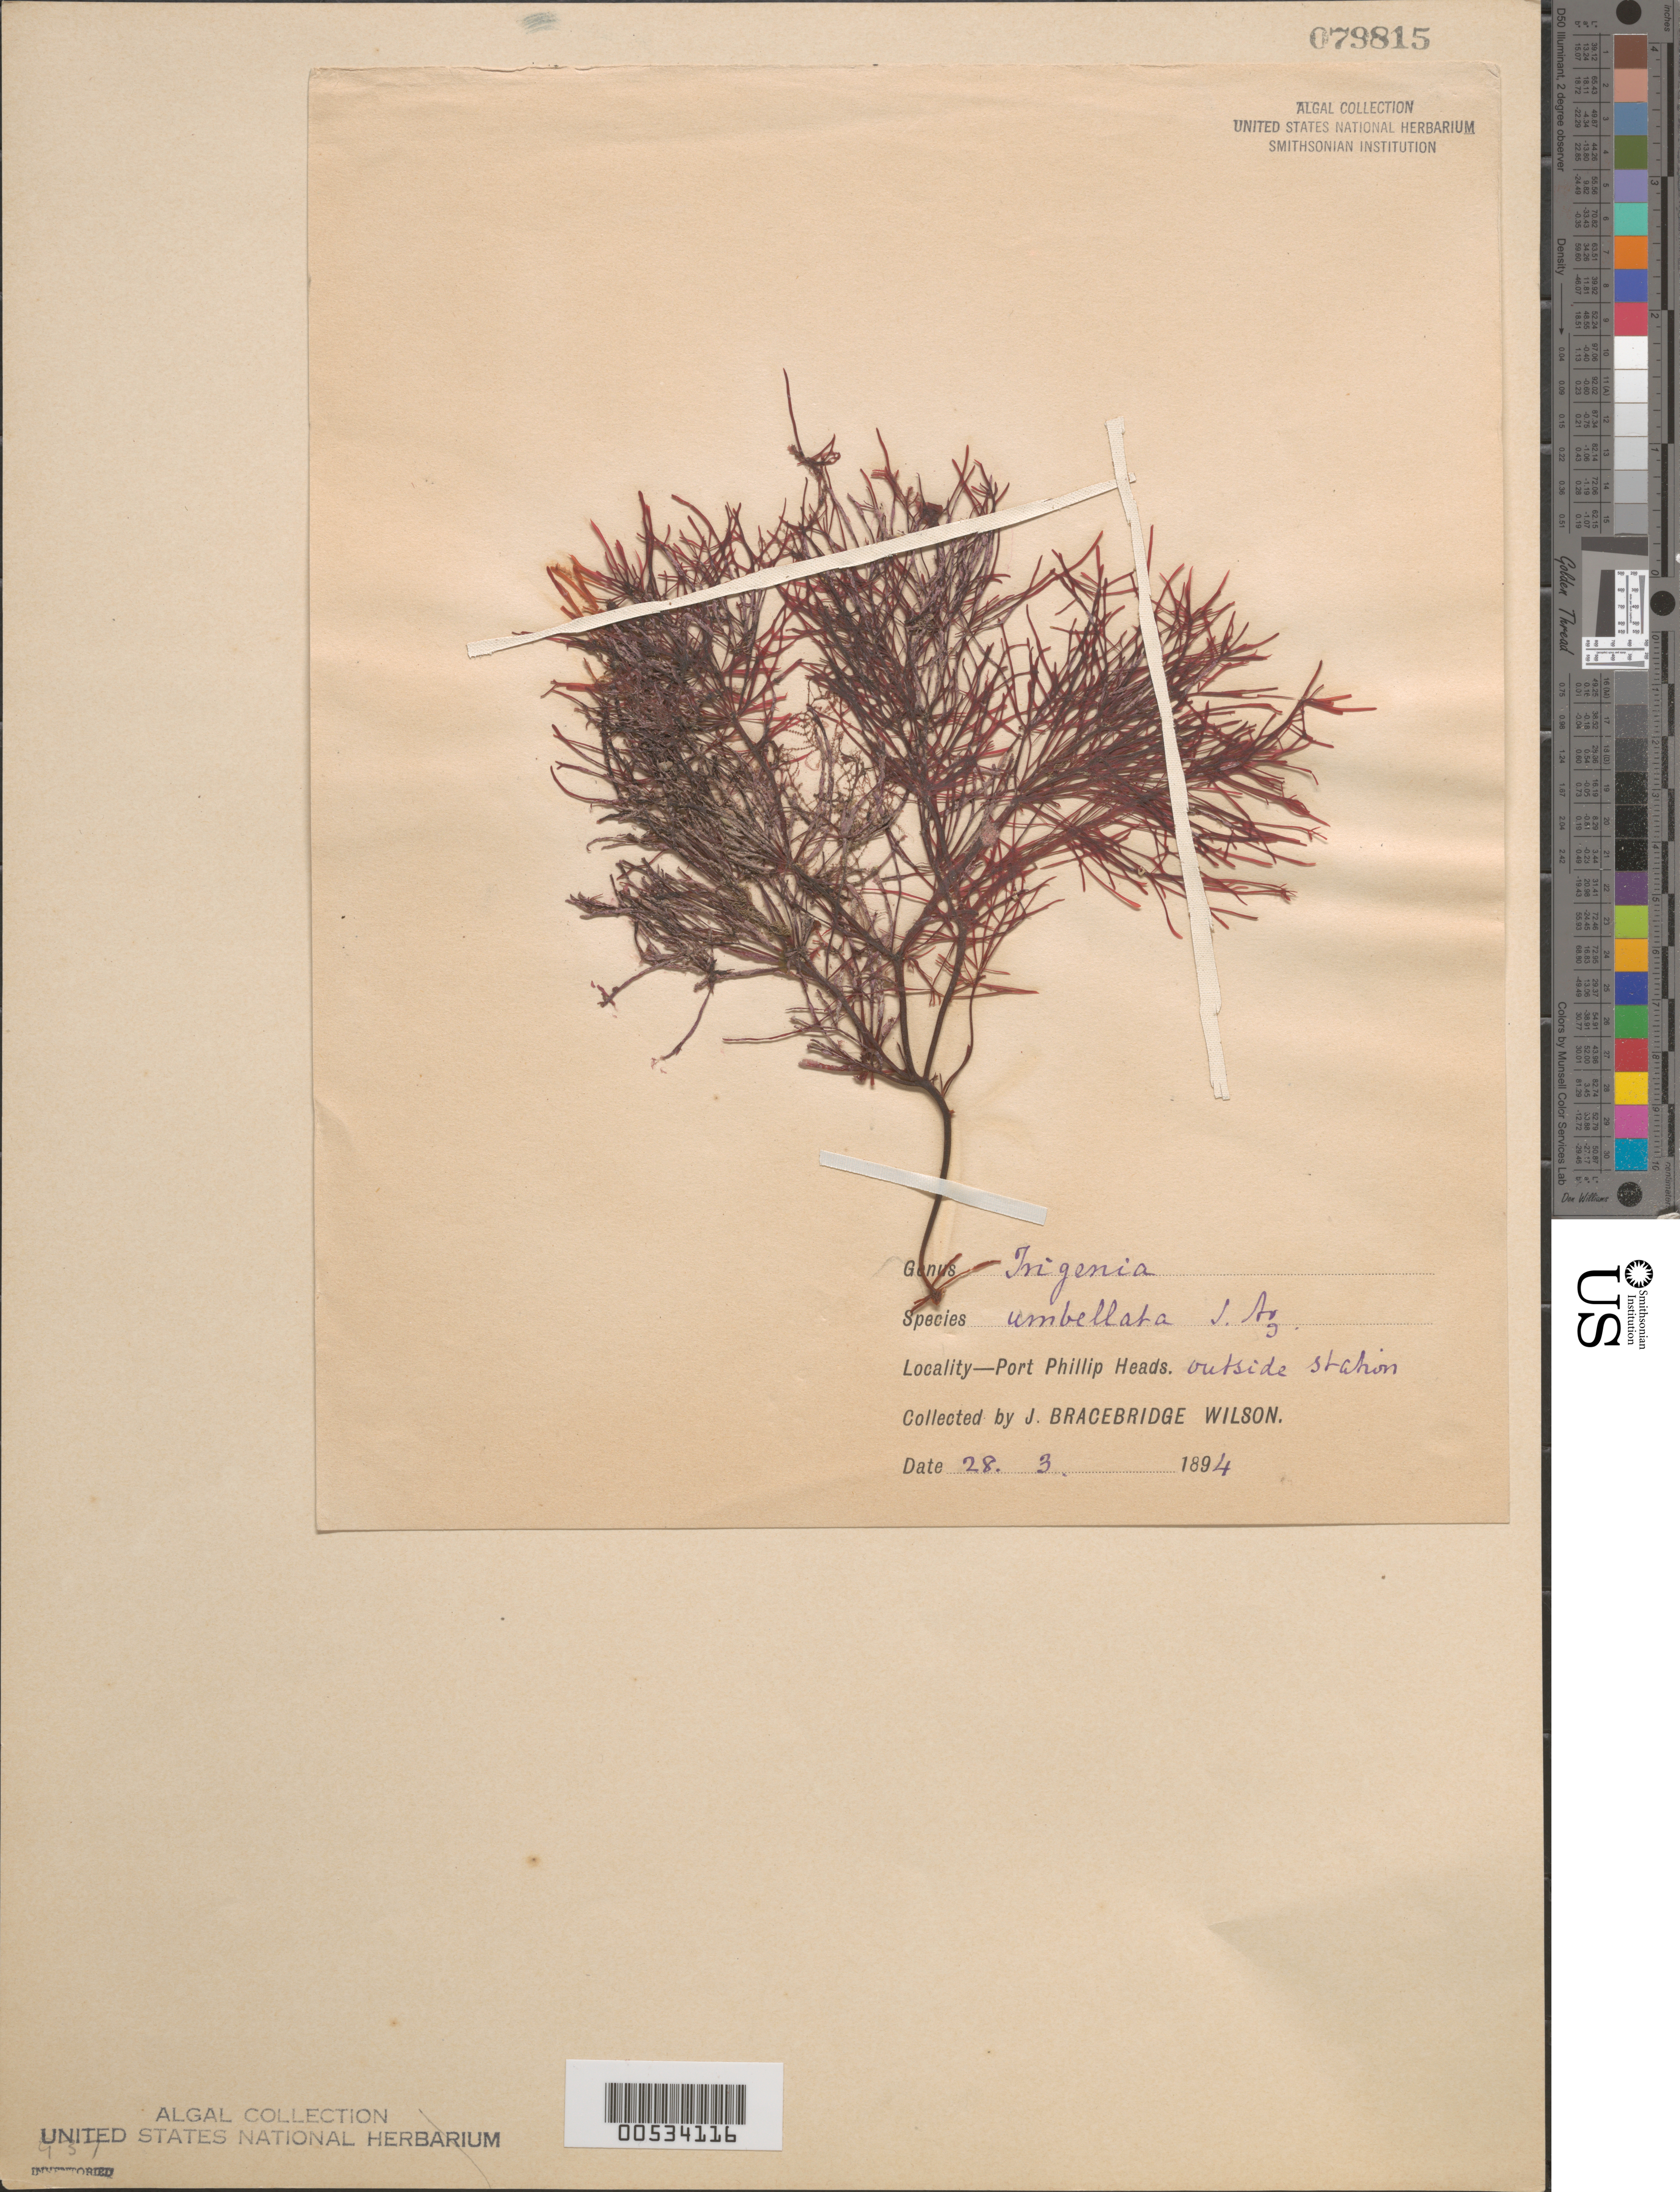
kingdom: Plantae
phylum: Rhodophyta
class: Florideophyceae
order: Ceramiales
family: Rhodomelaceae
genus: Heterocladia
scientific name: Heterocladia umbellata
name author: (J. Agardh) L.E. Phillips et al.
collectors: J. B. Wilson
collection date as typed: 28 Mar 1894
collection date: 1894-03-28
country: Australia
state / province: Victoria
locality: Port Phillip Heads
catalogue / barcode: US 79815